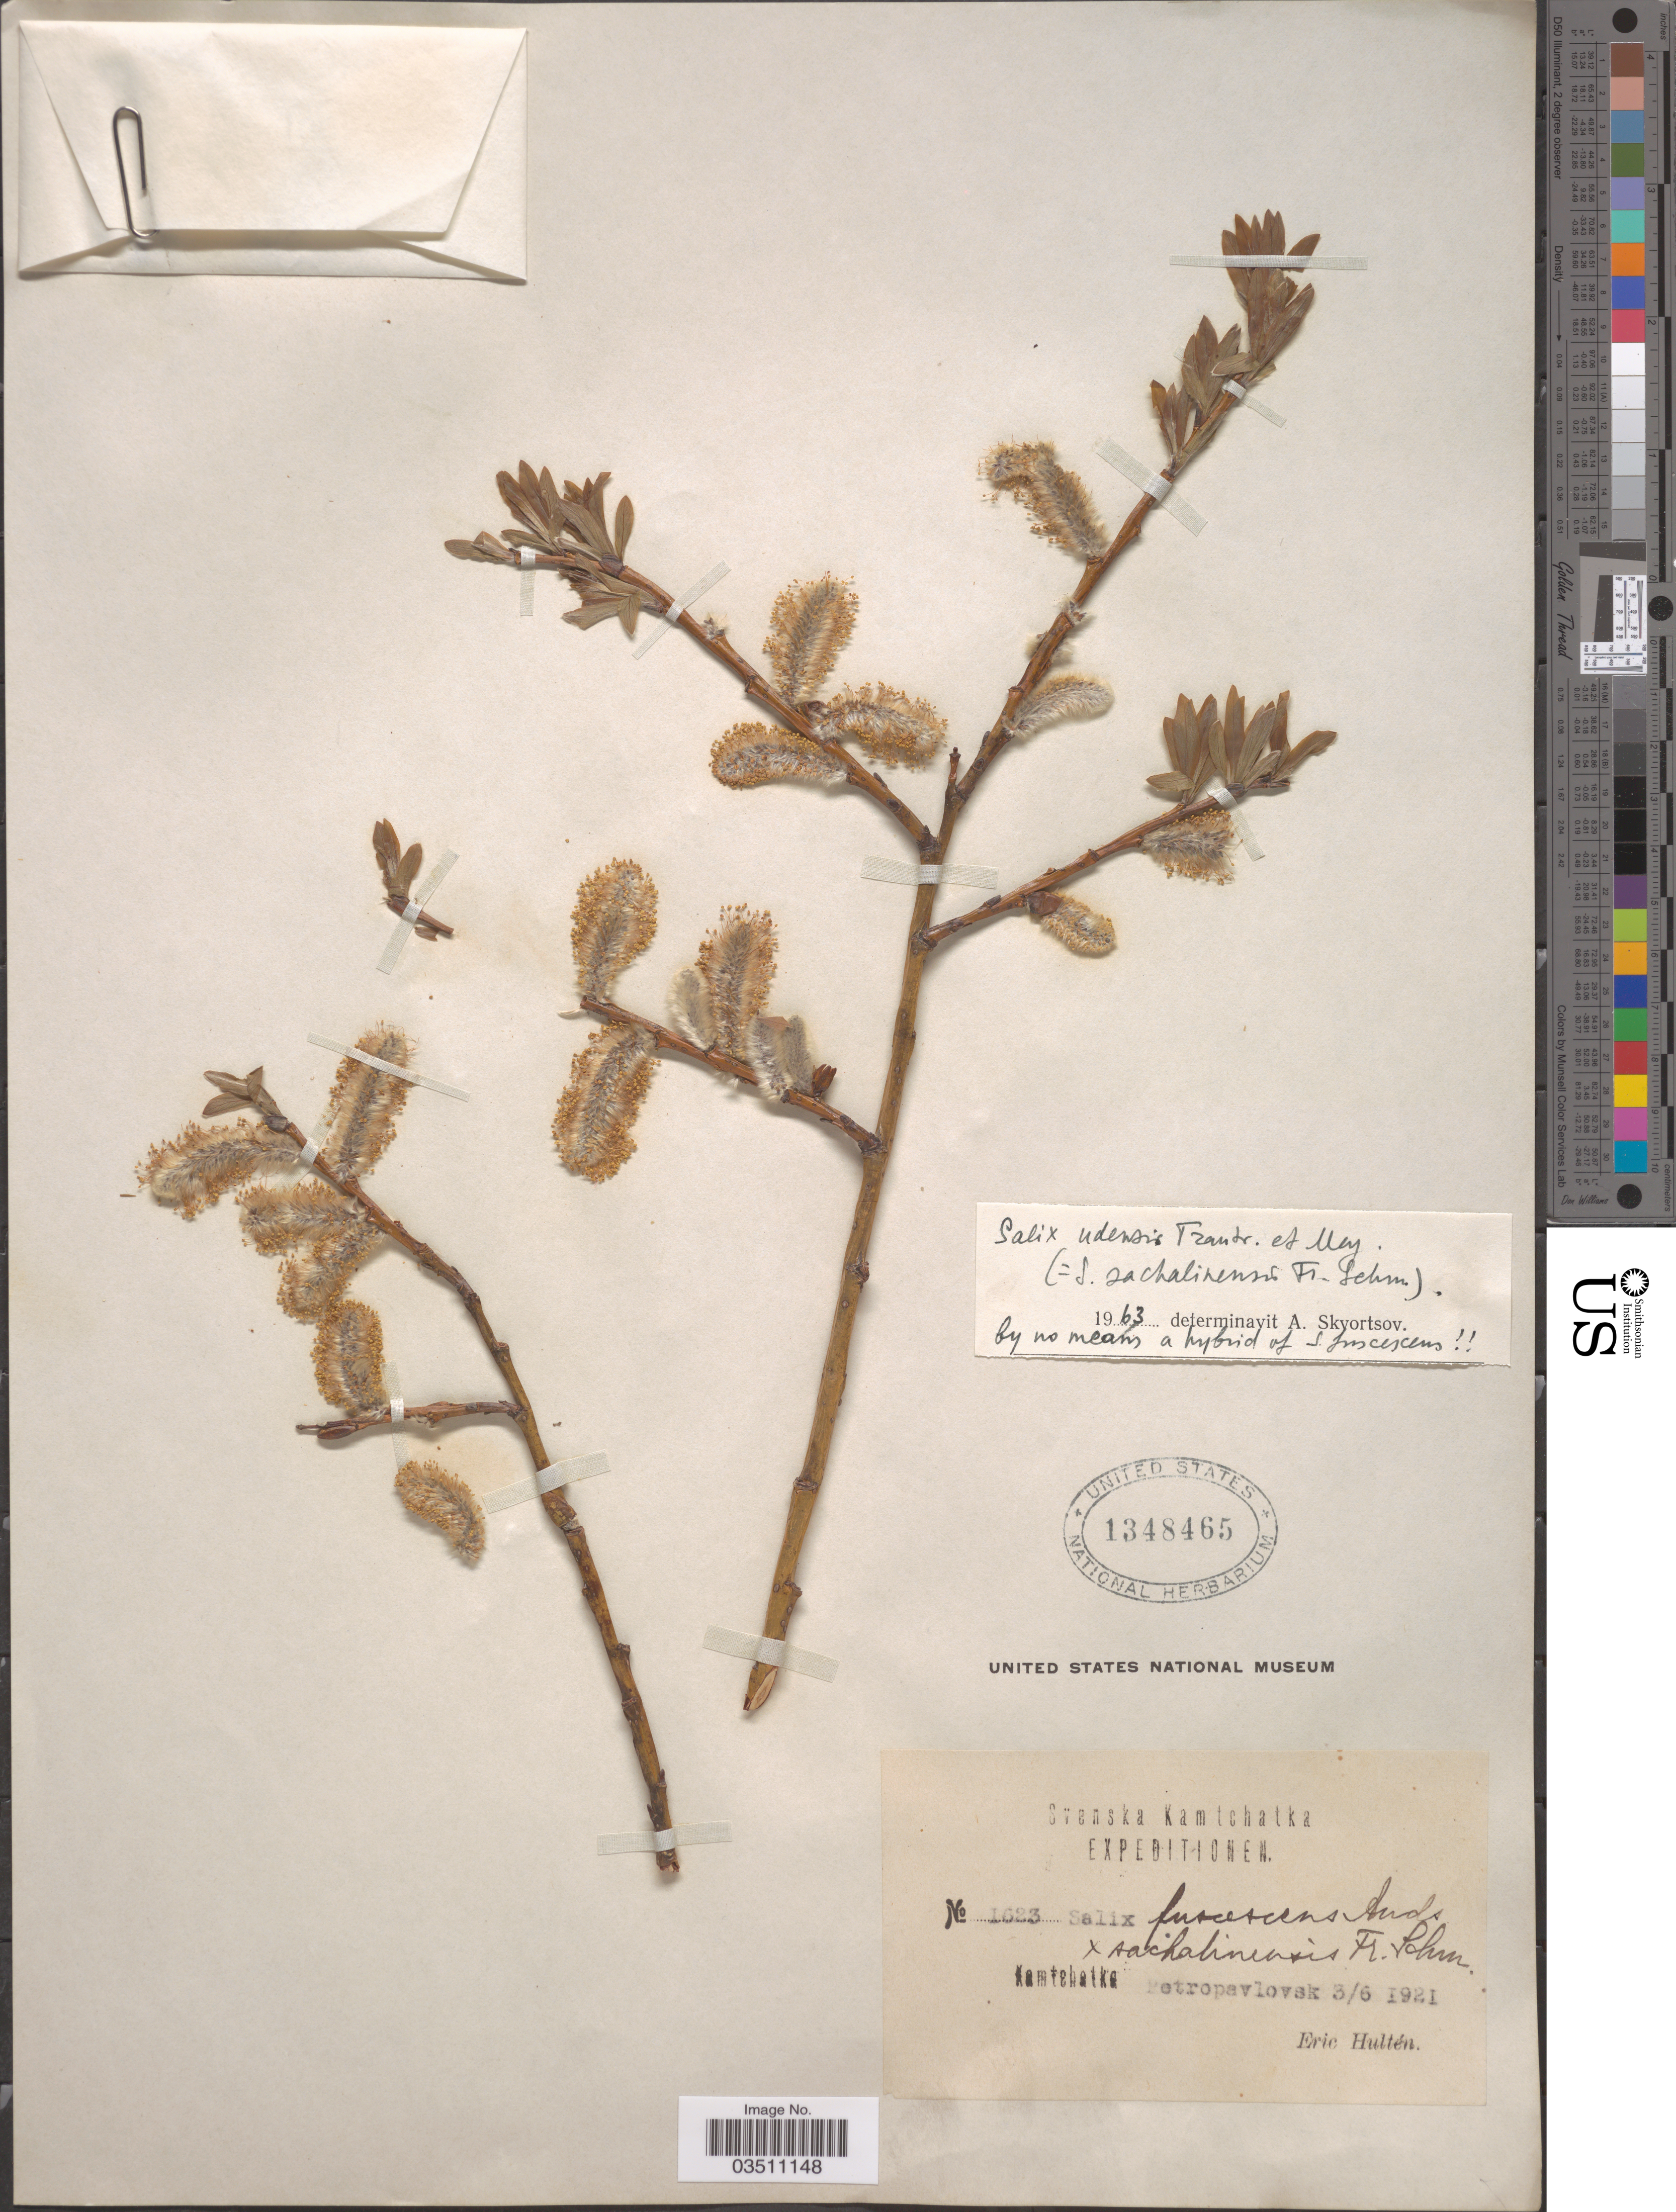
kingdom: Plantae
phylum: Tracheophyta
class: Magnoliopsida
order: Malpighiales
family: Salicaceae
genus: Salix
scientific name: Salix udensis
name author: Trautv. & C.A. Mey.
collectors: E. G. Hultén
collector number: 1623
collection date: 1921-03-06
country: Russian Federation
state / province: Kamchatka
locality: Svenska [unsure placement] Kamtchatka. Petropavlovsk.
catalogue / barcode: US 1348465